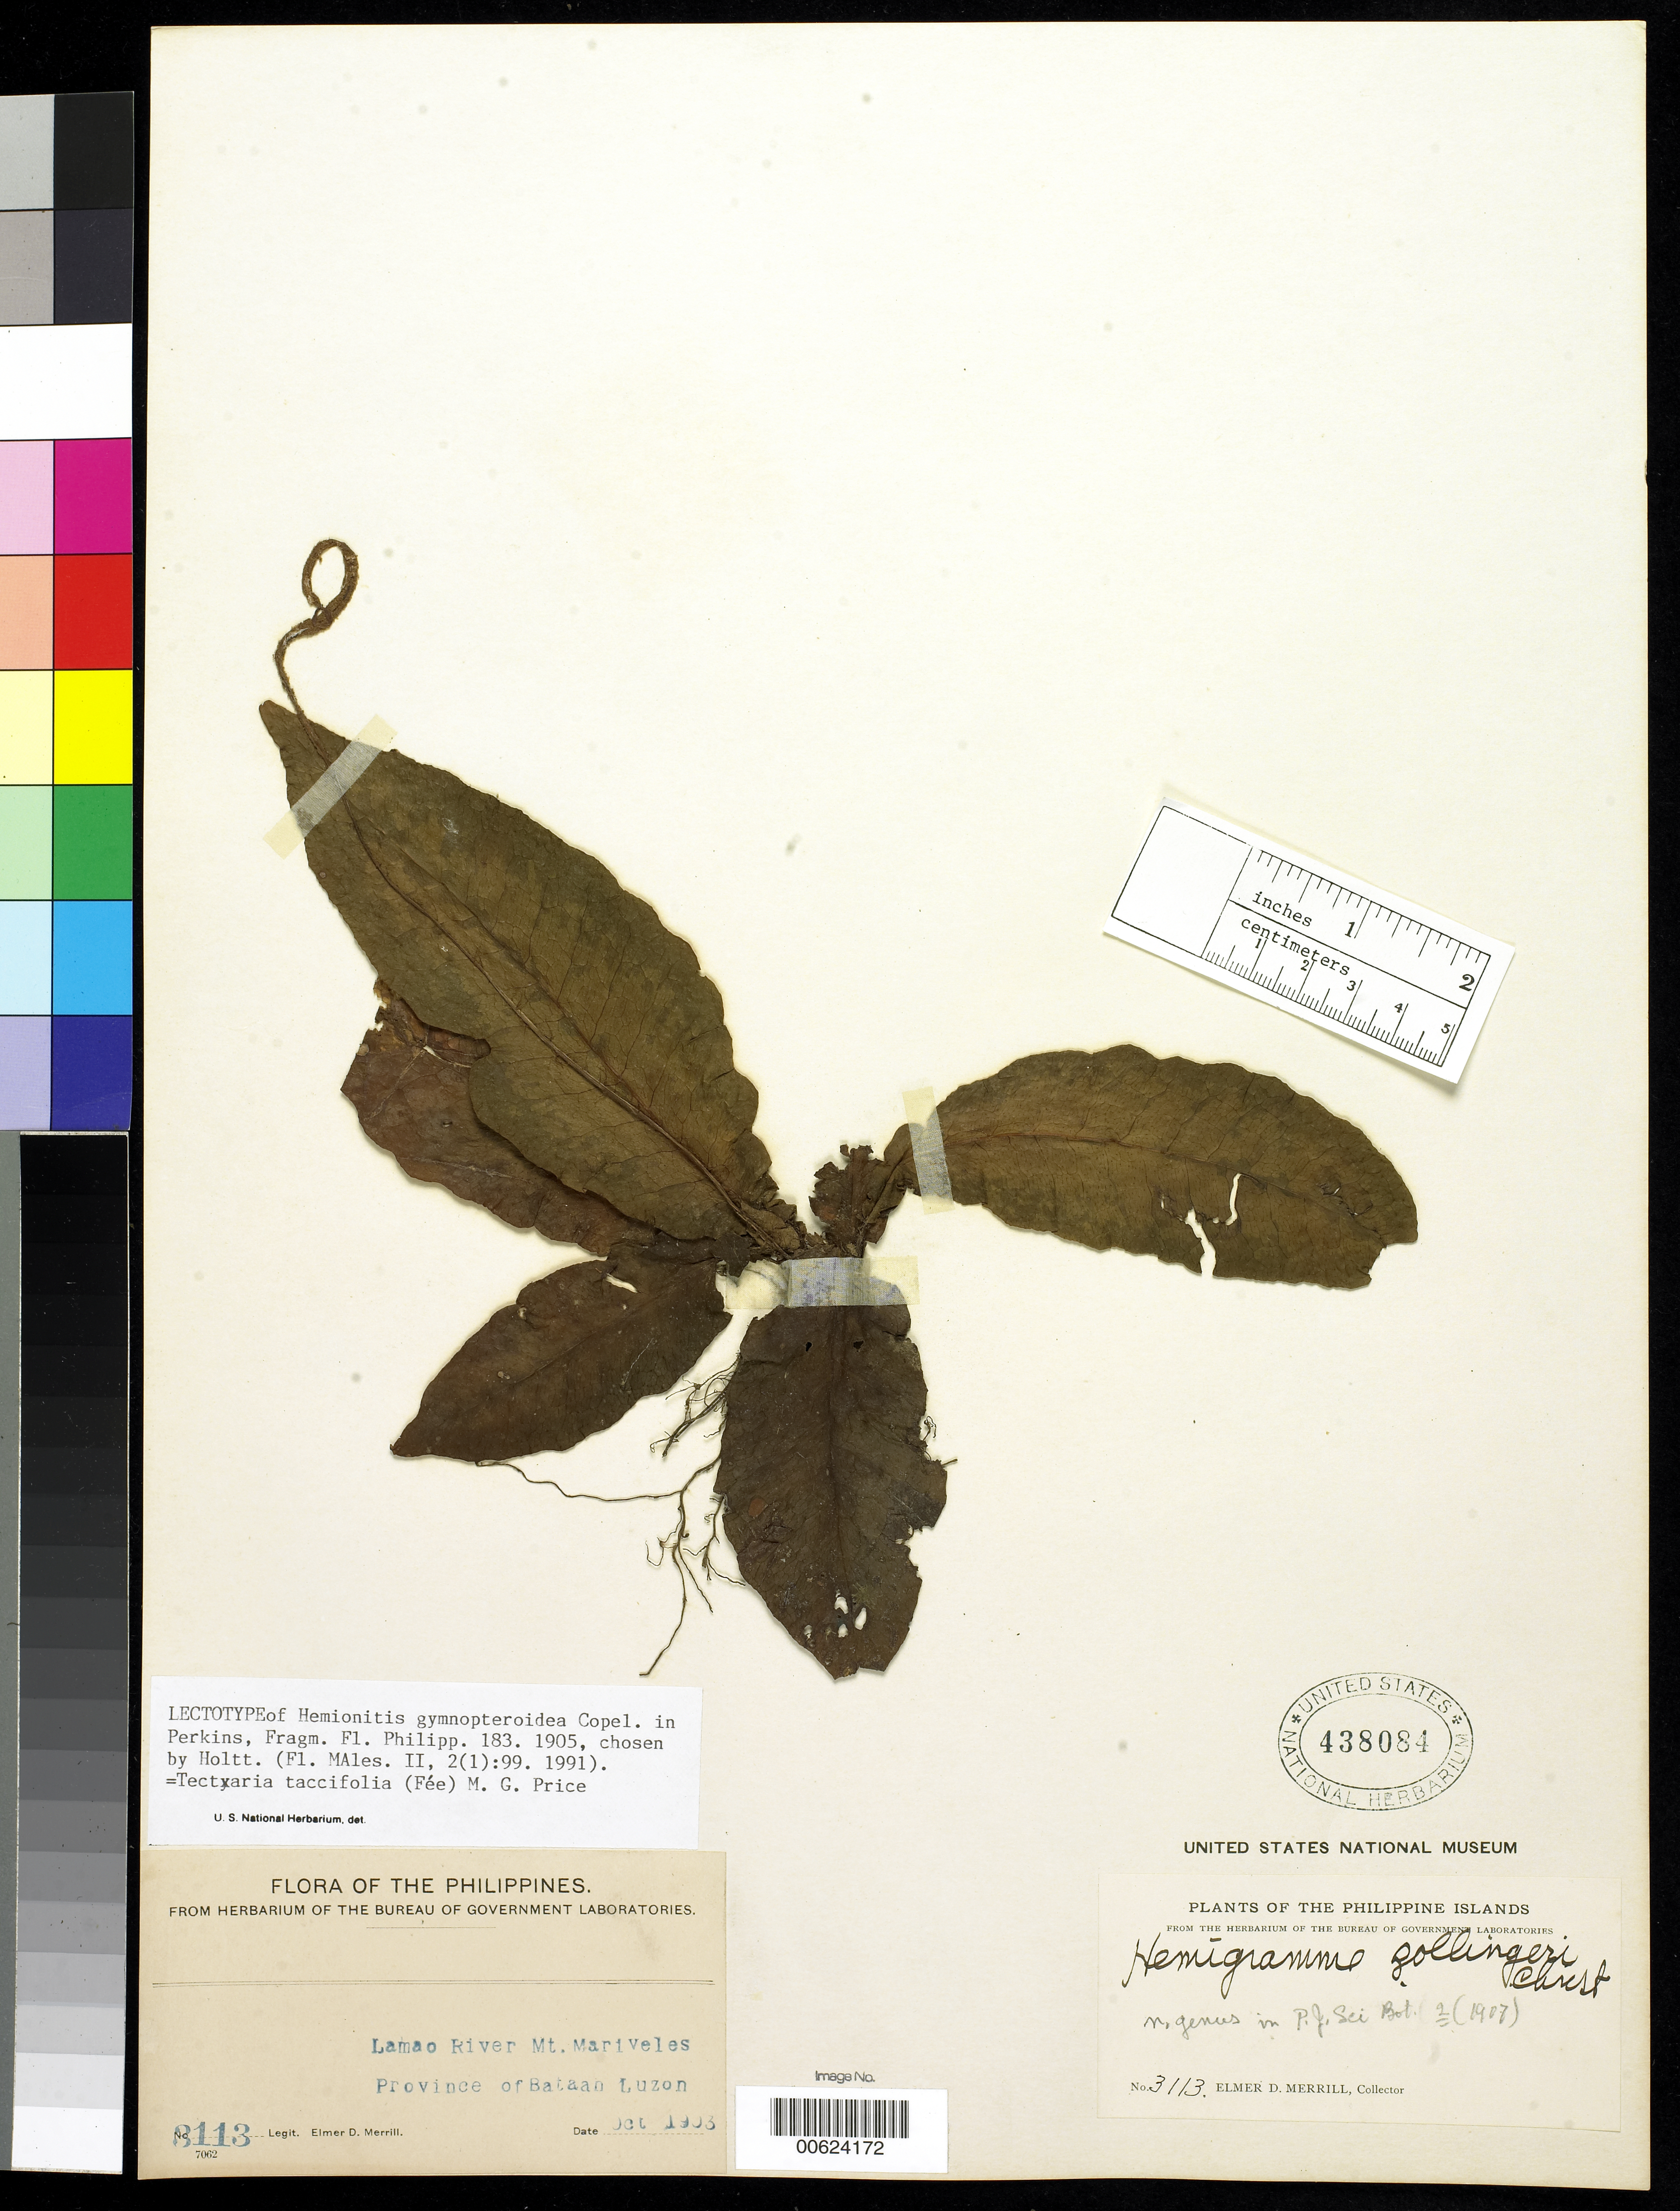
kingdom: Plantae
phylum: Tracheophyta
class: Polypodiopsida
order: Polypodiales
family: Pteridaceae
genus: Hemionitis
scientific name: Hemionitis gymnopteroides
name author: Copel. in Perkins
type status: Lectotype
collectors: E. D. Merrill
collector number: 3113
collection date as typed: Oct 1903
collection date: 1903-10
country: Philippines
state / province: Central Luzon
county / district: Bataan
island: Luzon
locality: Lamao River, Mt. Mariveles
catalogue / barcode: US 438084